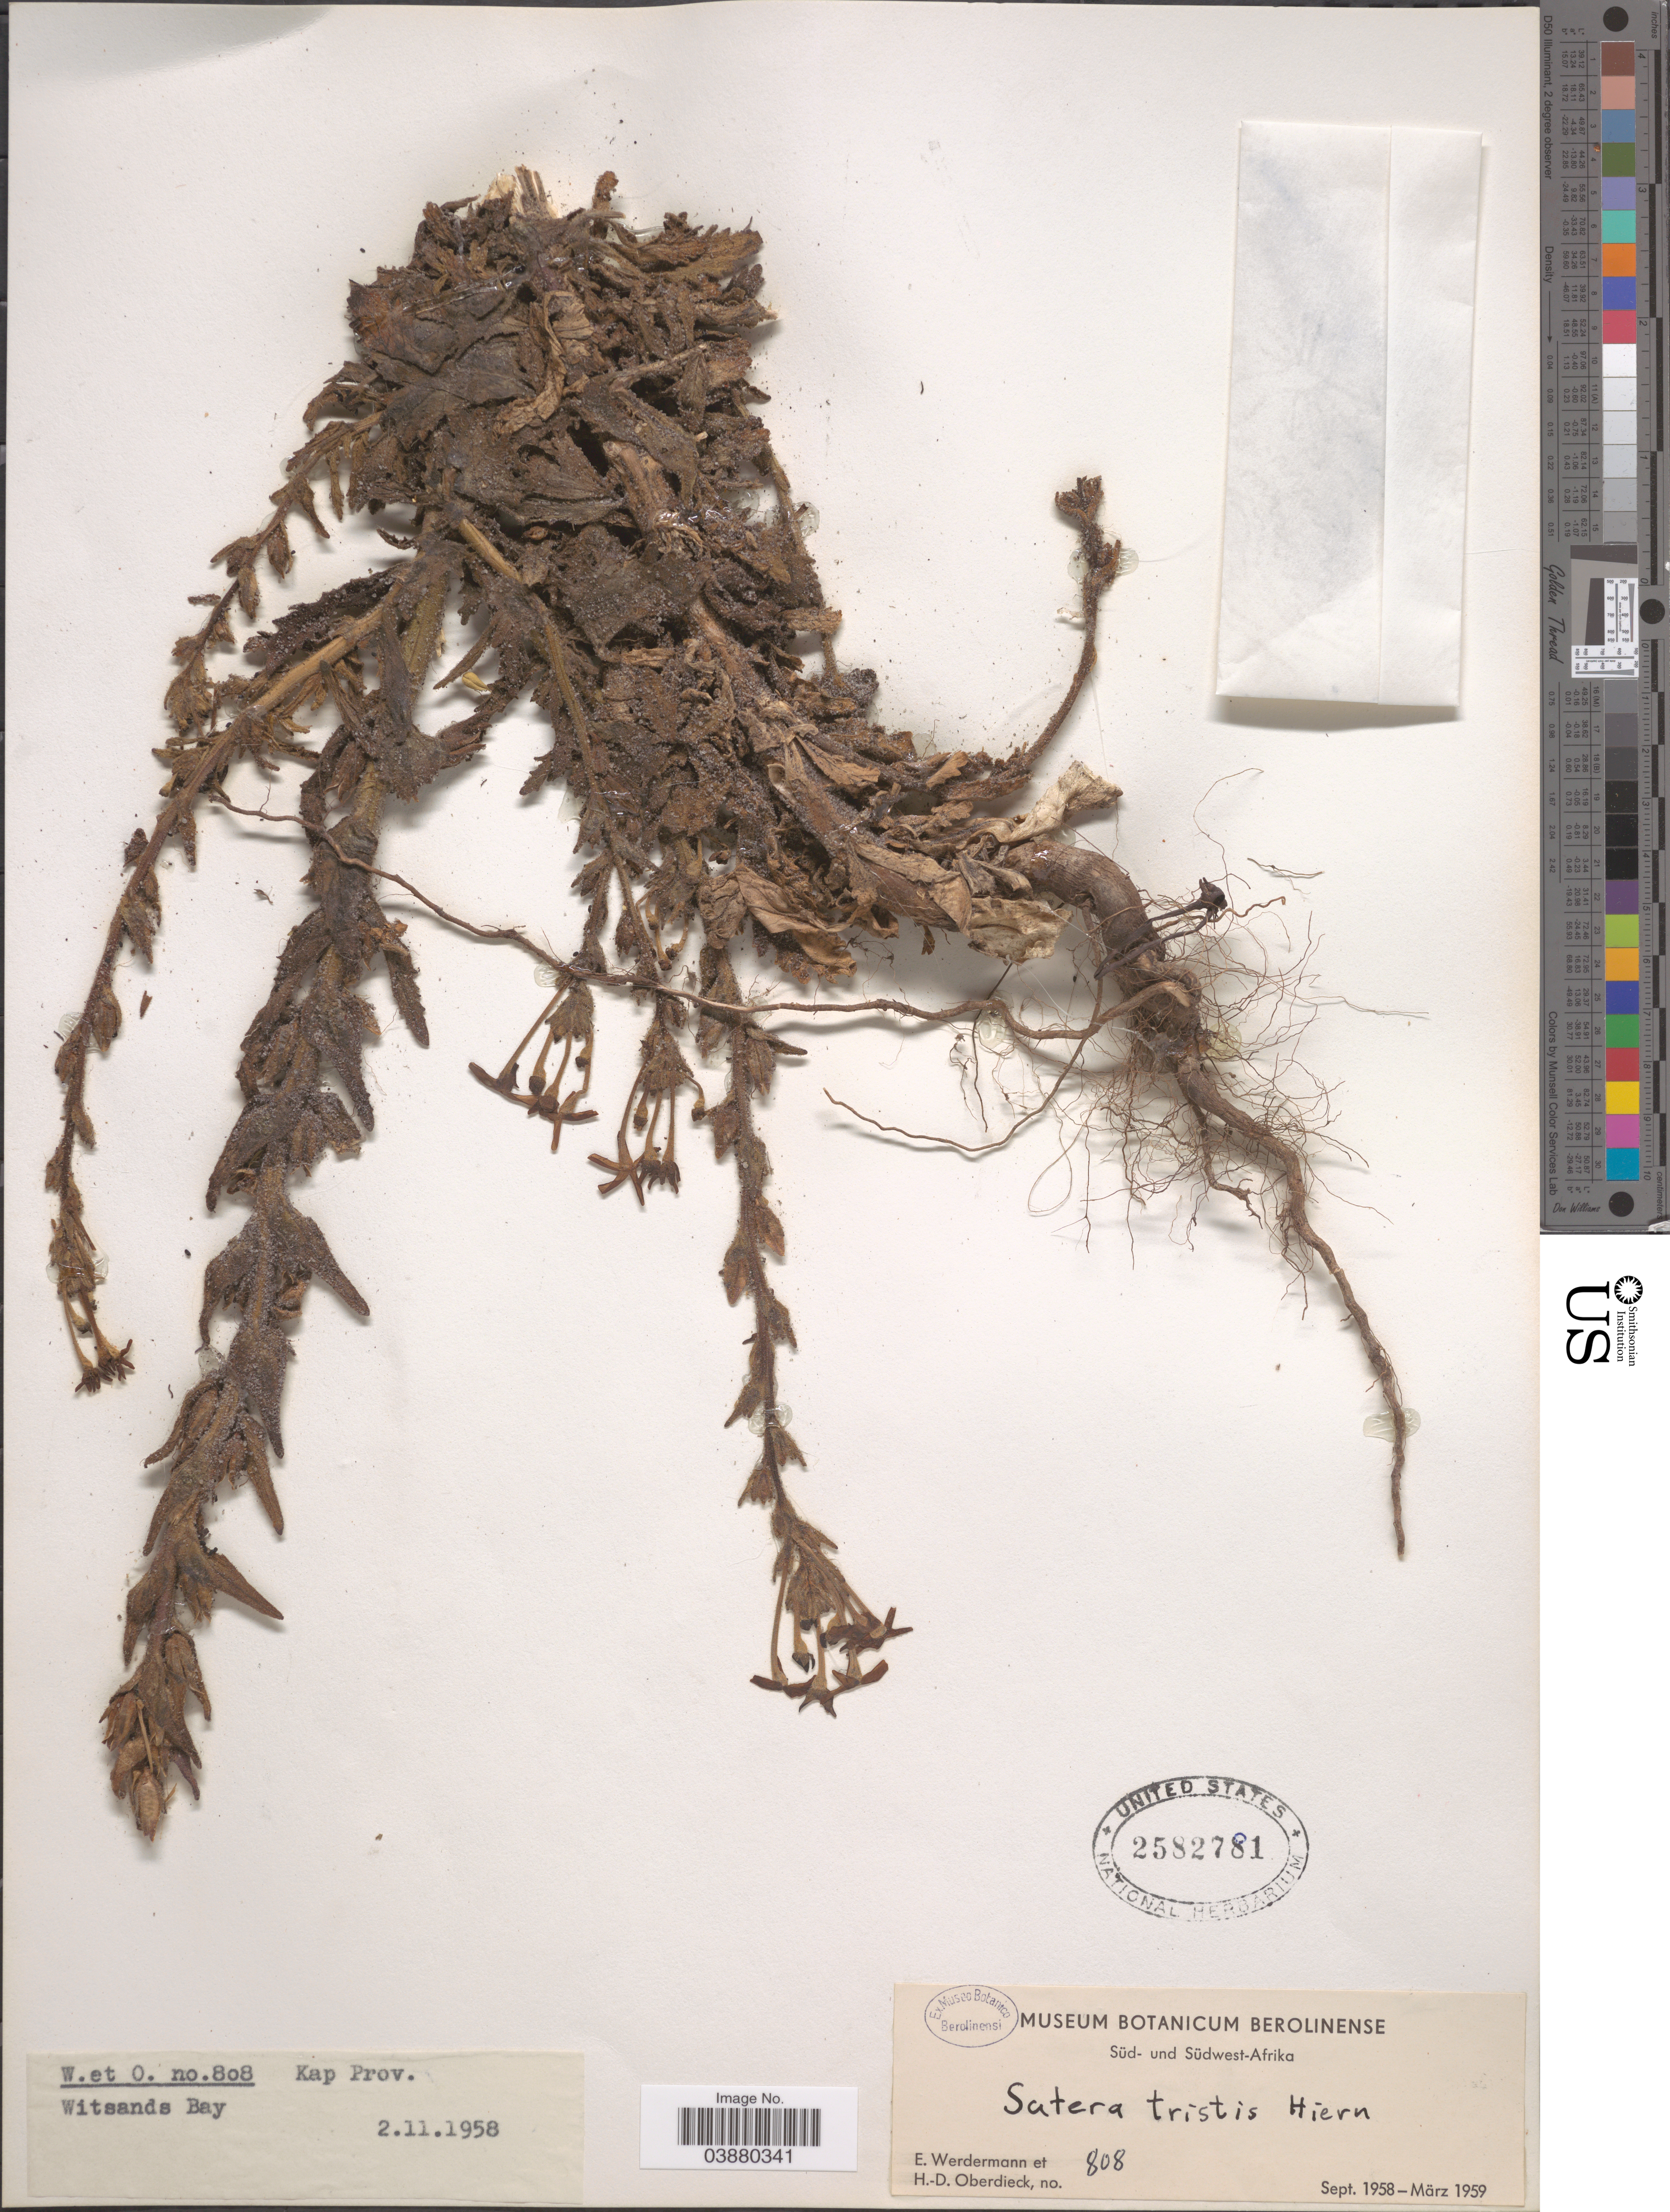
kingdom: Plantae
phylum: Tracheophyta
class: Magnoliopsida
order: Lamiales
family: Scrophulariaceae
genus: Lyperia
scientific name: Lyperia tristis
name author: Benth.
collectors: E. Werdermann & H. Oberdieck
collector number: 808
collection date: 1958-11-02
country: South Africa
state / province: Western Cape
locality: Kap Prov. Witsands Bay.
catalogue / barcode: US 2582781